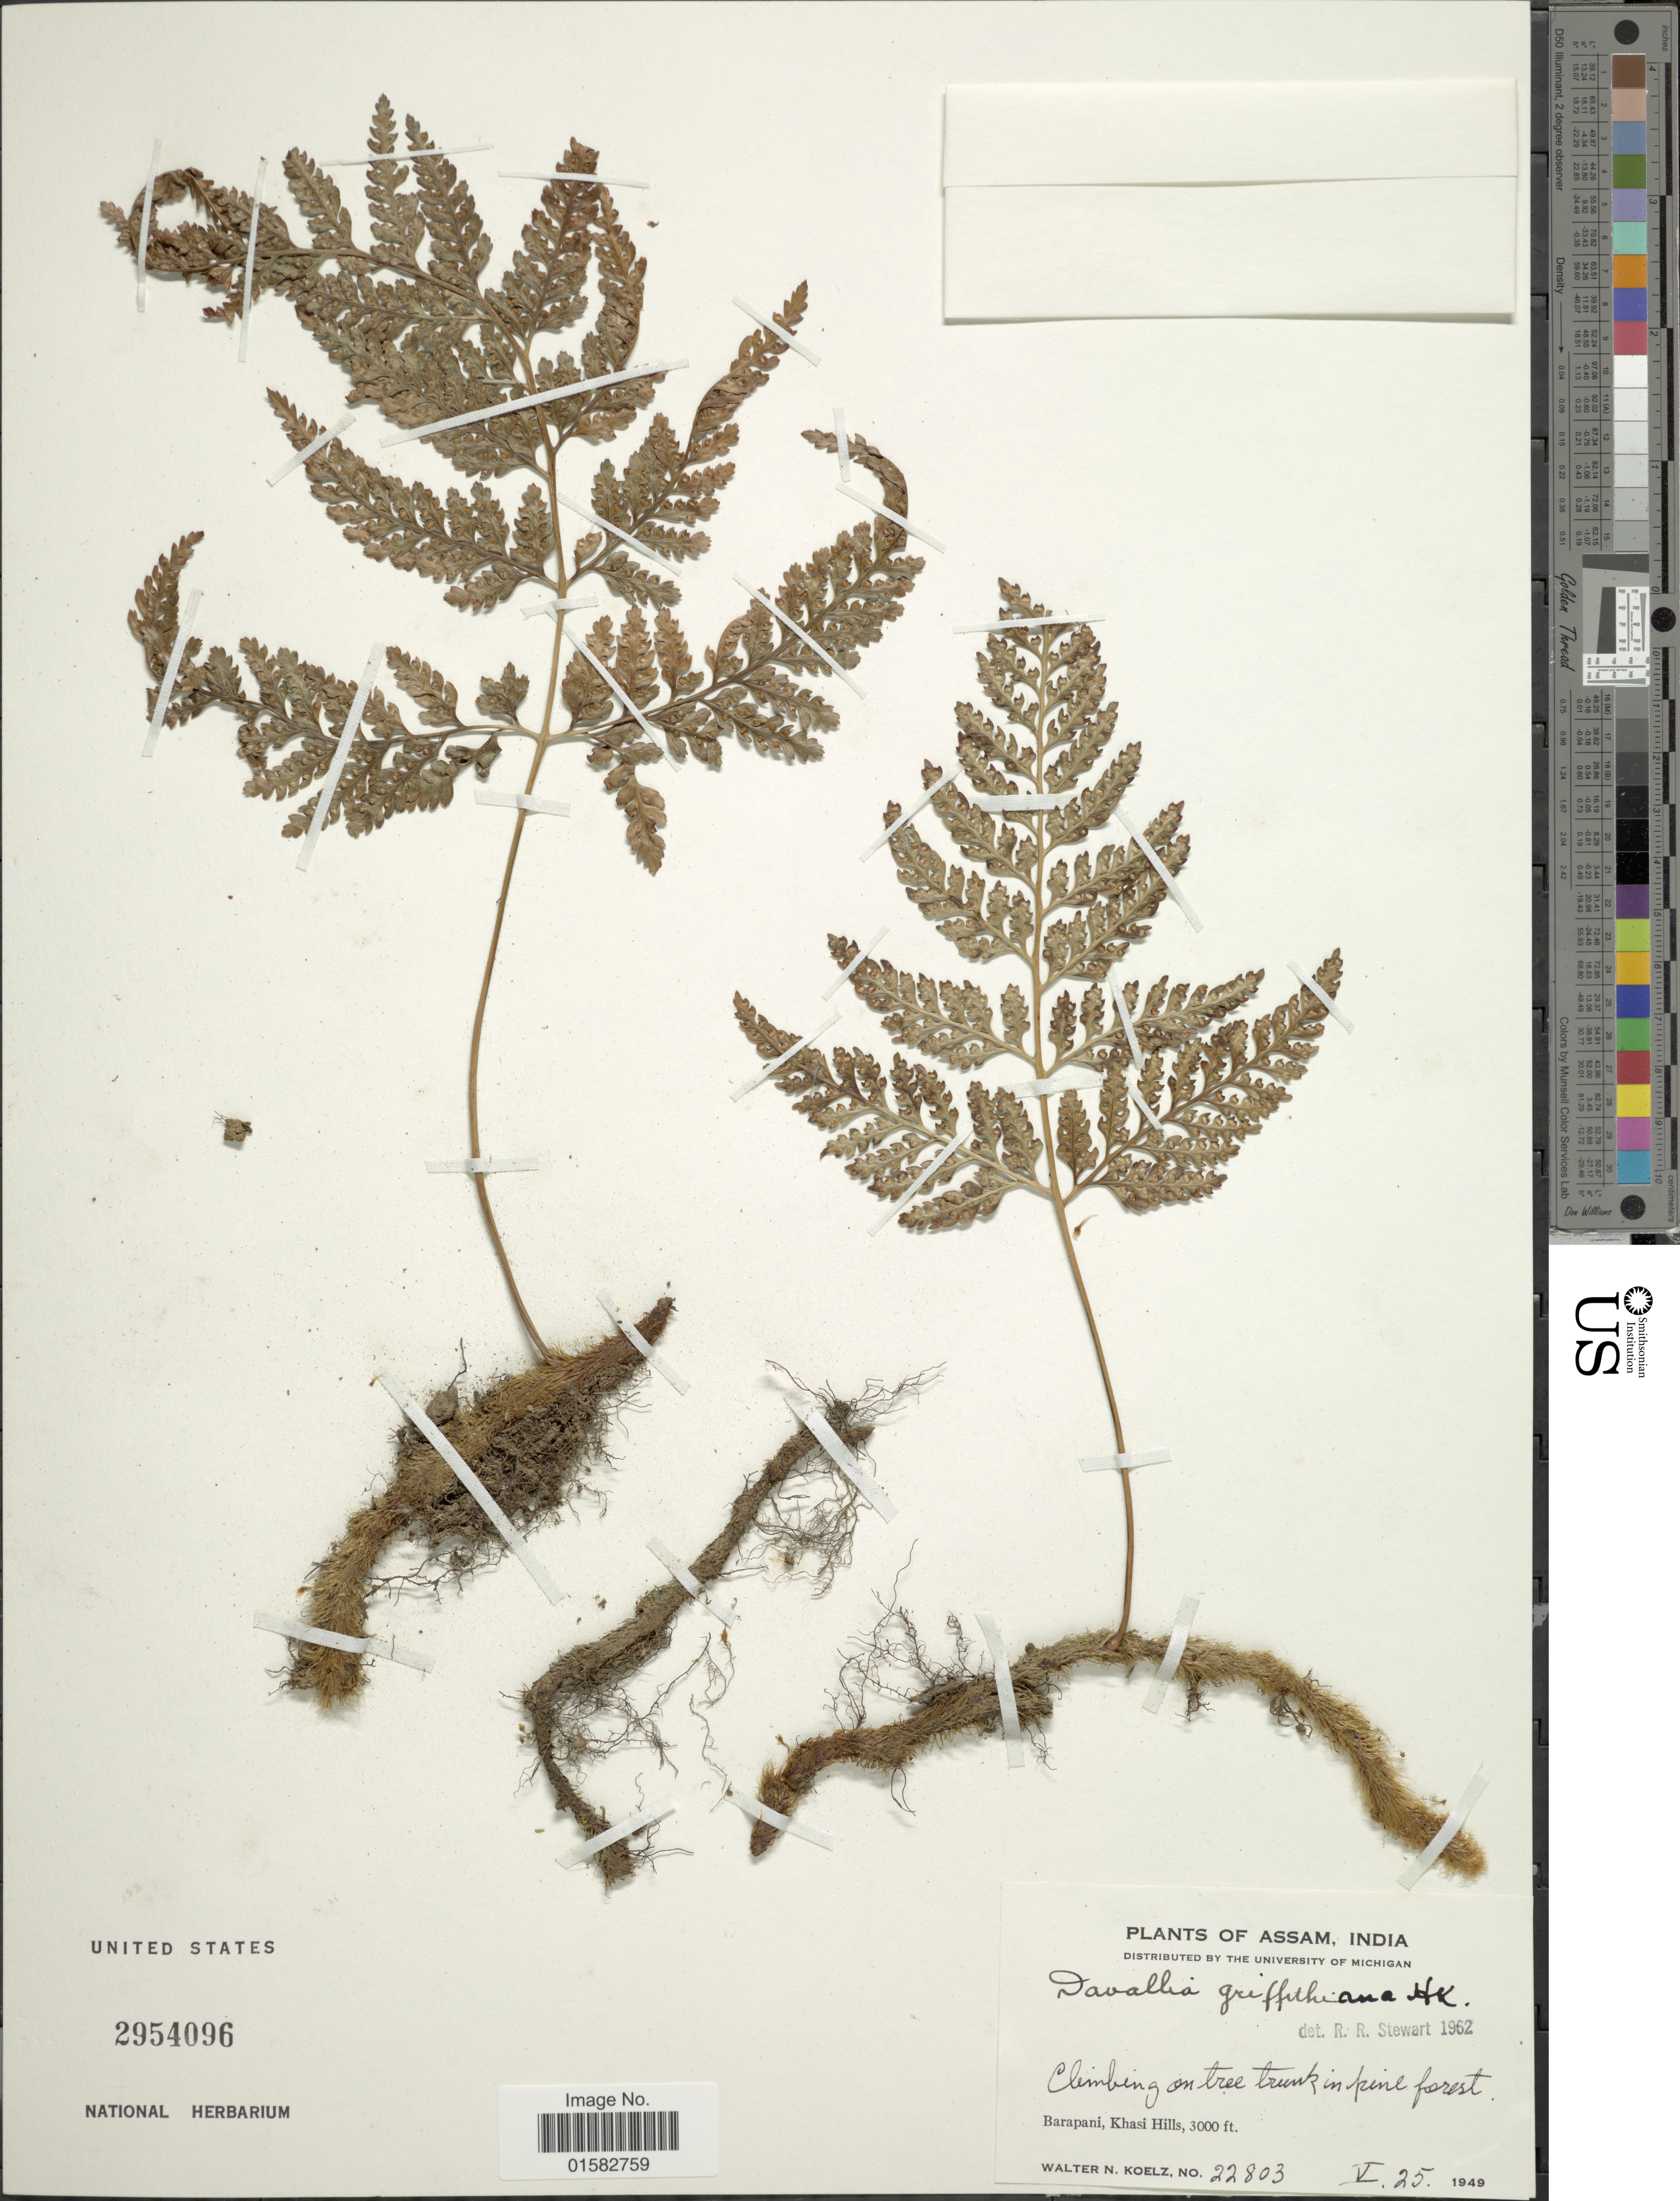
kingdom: Plantae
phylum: Tracheophyta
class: Polypodiopsida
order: Polypodiales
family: Davalliaceae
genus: Davallia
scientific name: Davallia griffithiana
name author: Hook.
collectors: W. N. Koelz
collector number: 22803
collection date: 1949-05-25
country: India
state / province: Meghalaya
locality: Assam, India, Barapani, Khasi Hills.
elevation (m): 914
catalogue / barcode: US 2954096